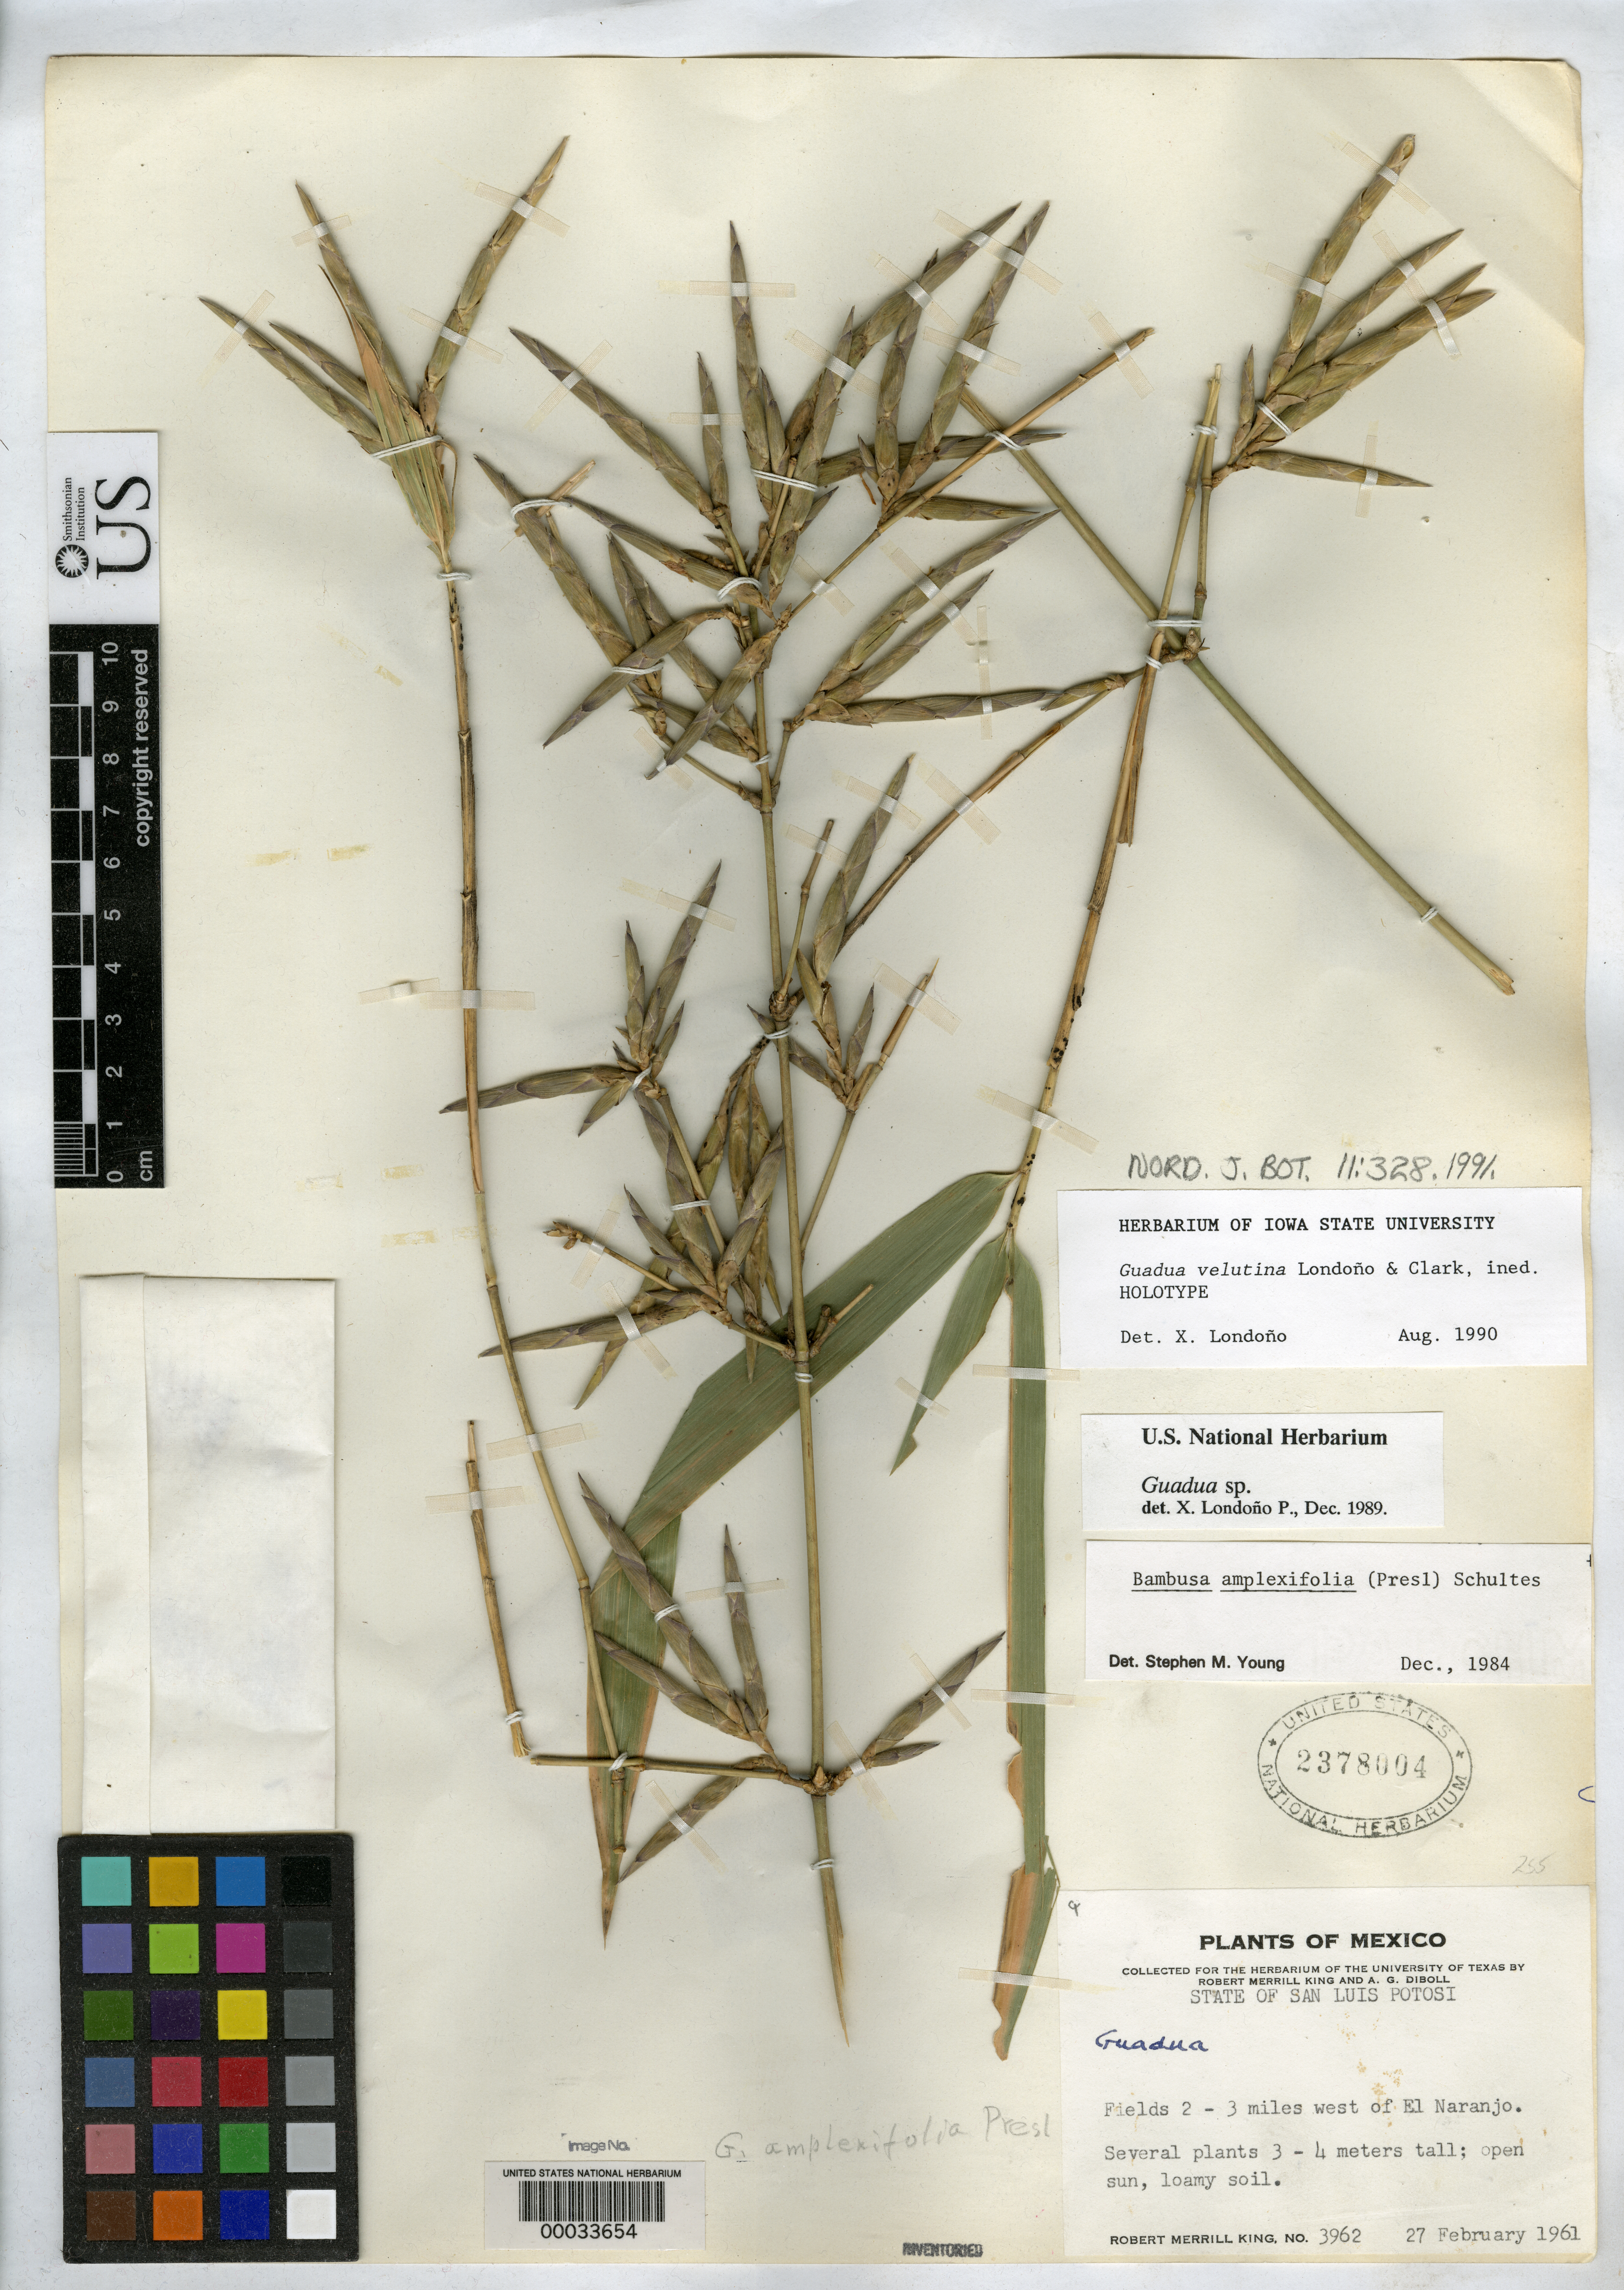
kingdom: Plantae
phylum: Tracheophyta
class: Liliopsida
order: Poales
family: Poaceae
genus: Guadua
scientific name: Guadua velutina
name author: Londoño & L.G. Clark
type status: Holotype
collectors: R. M. King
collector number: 3962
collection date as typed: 27 Feb 1961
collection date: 1961-02-27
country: Mexico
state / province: San Luis Potosi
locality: Fields 2-3 mi W of El Naranjo.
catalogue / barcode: US 2378004